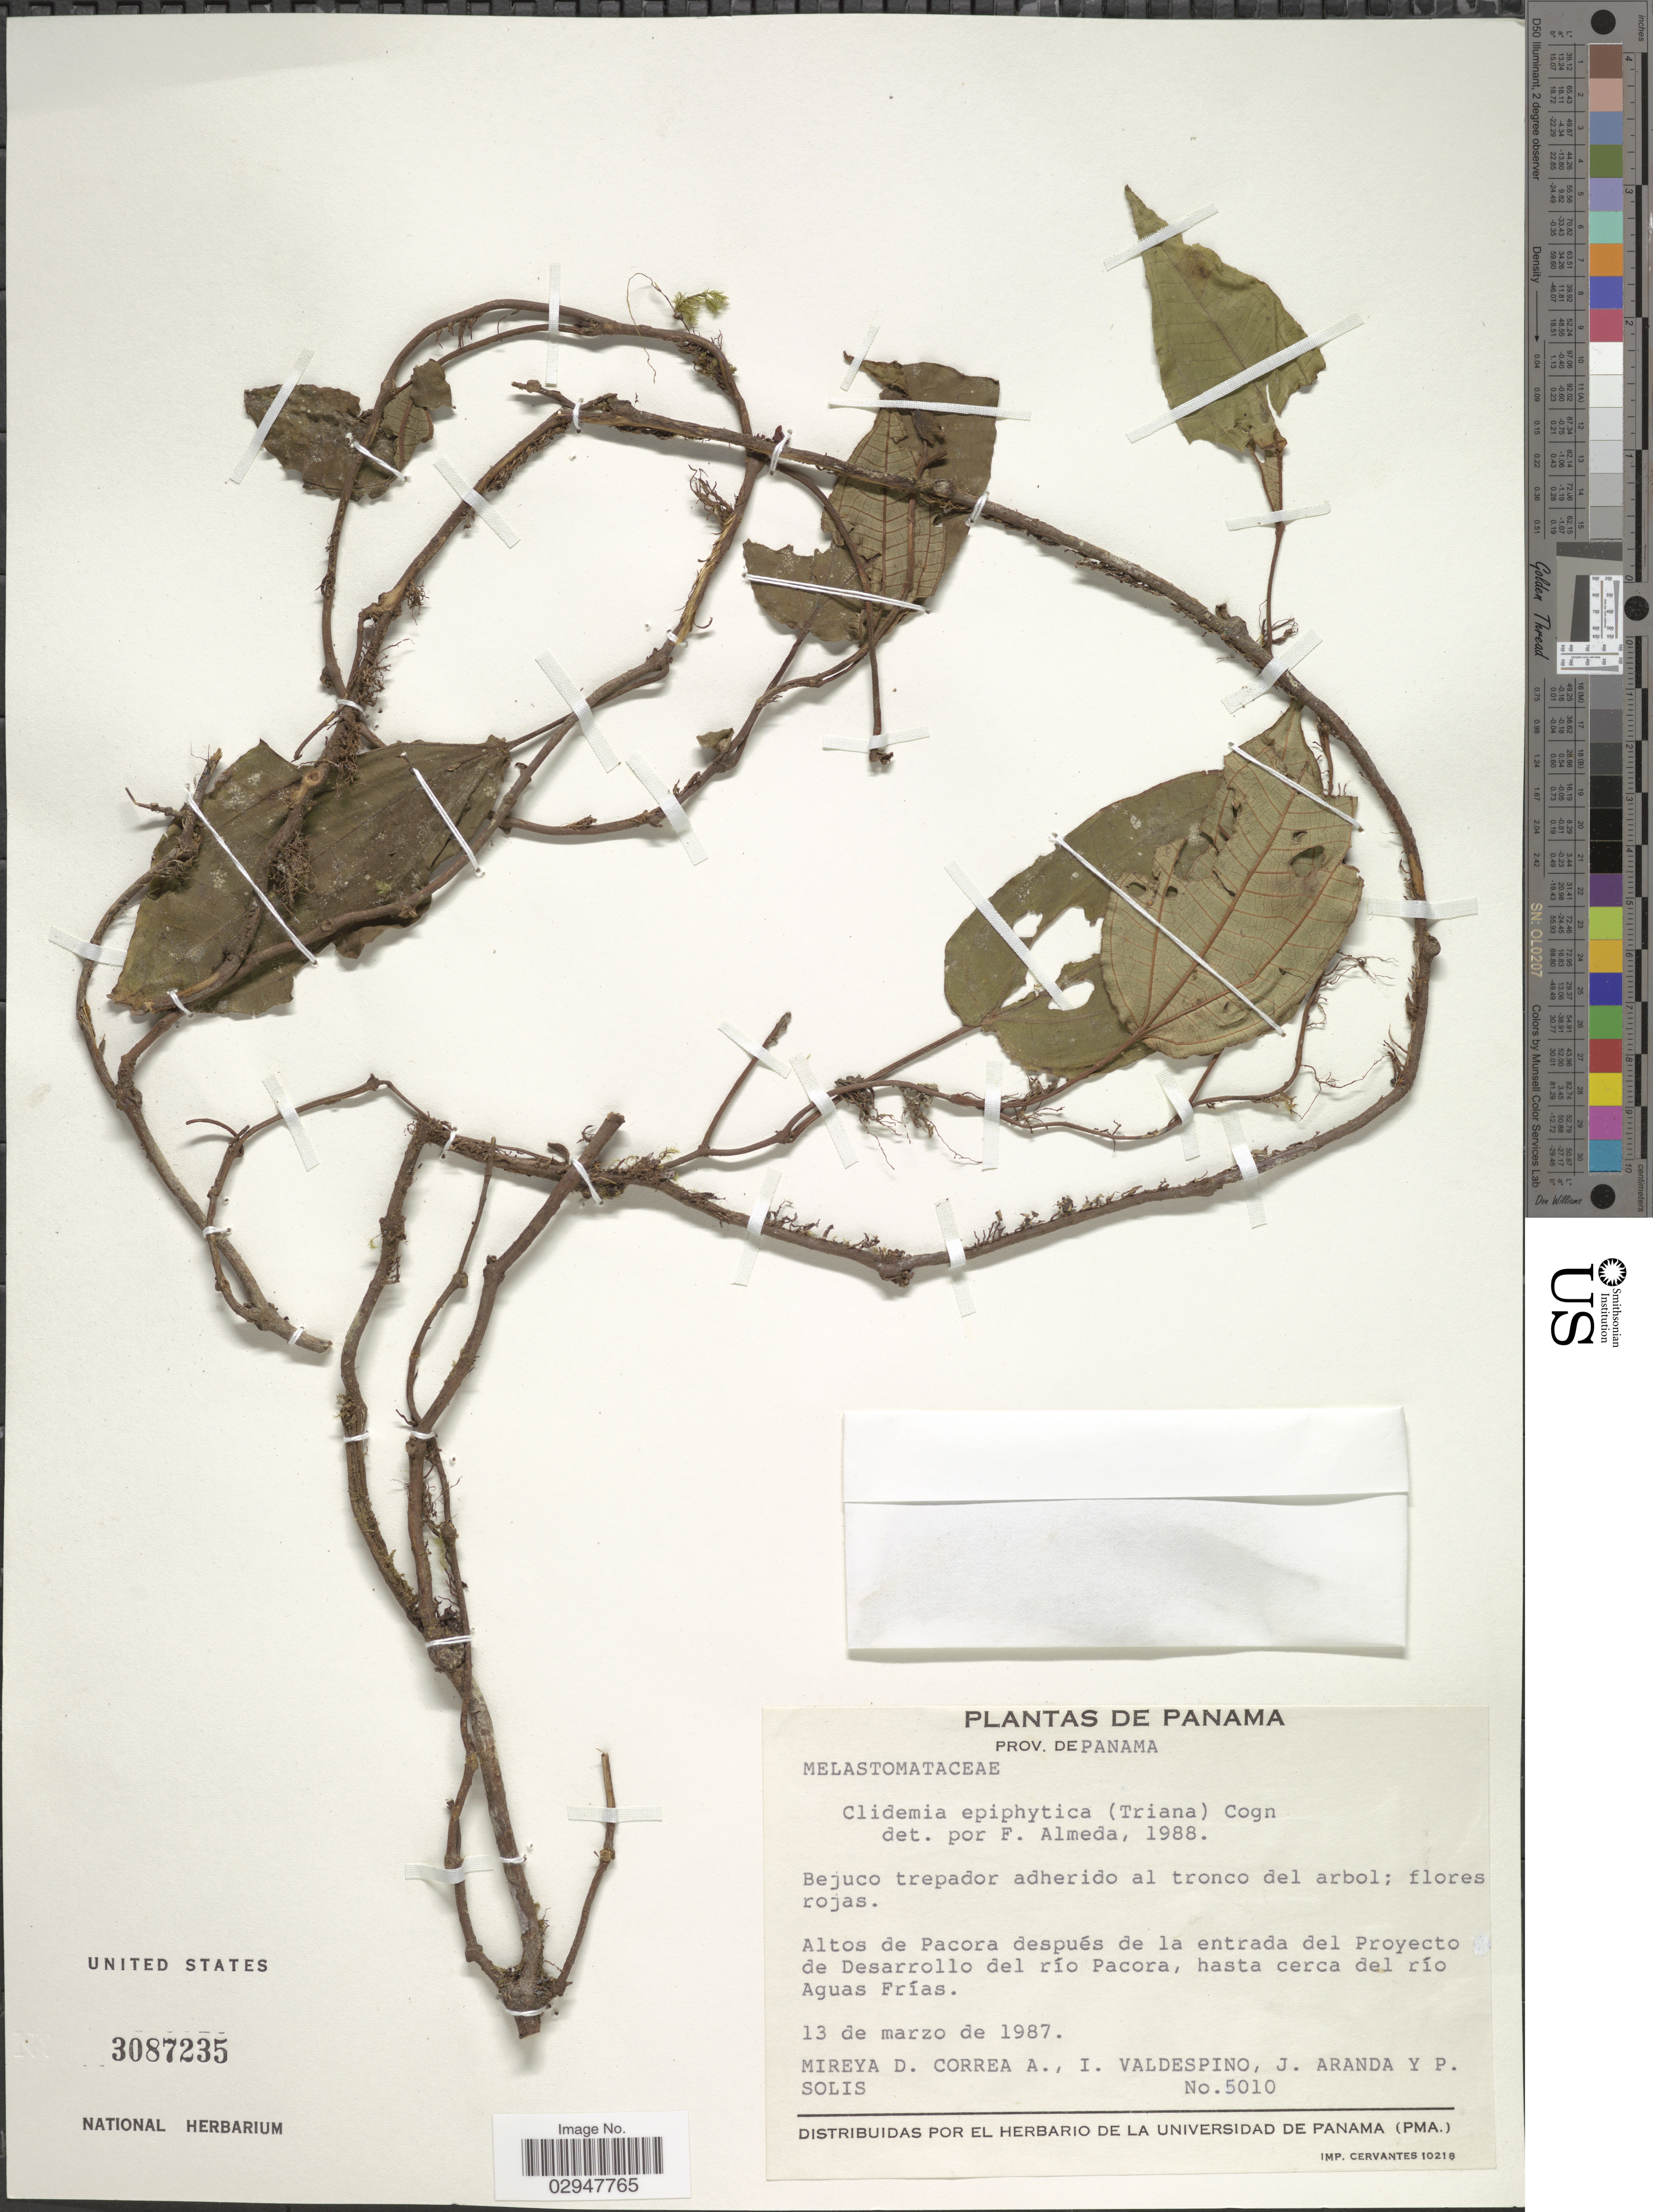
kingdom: Plantae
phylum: Tracheophyta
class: Magnoliopsida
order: Myrtales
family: Melastomataceae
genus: Clidemia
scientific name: Clidemia epiphytica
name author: (Triana) Cogn.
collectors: M. D. Corrêa-A., I. Valdespino, J. Aranda & P. Solis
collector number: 5010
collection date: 1987-03-13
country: Panama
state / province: Panamá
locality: Altos de Pacora después de la entrada del Proyecto de Desarrollo del río Pacora, hasta cerca del río Aguas Frías.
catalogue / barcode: US 3087235